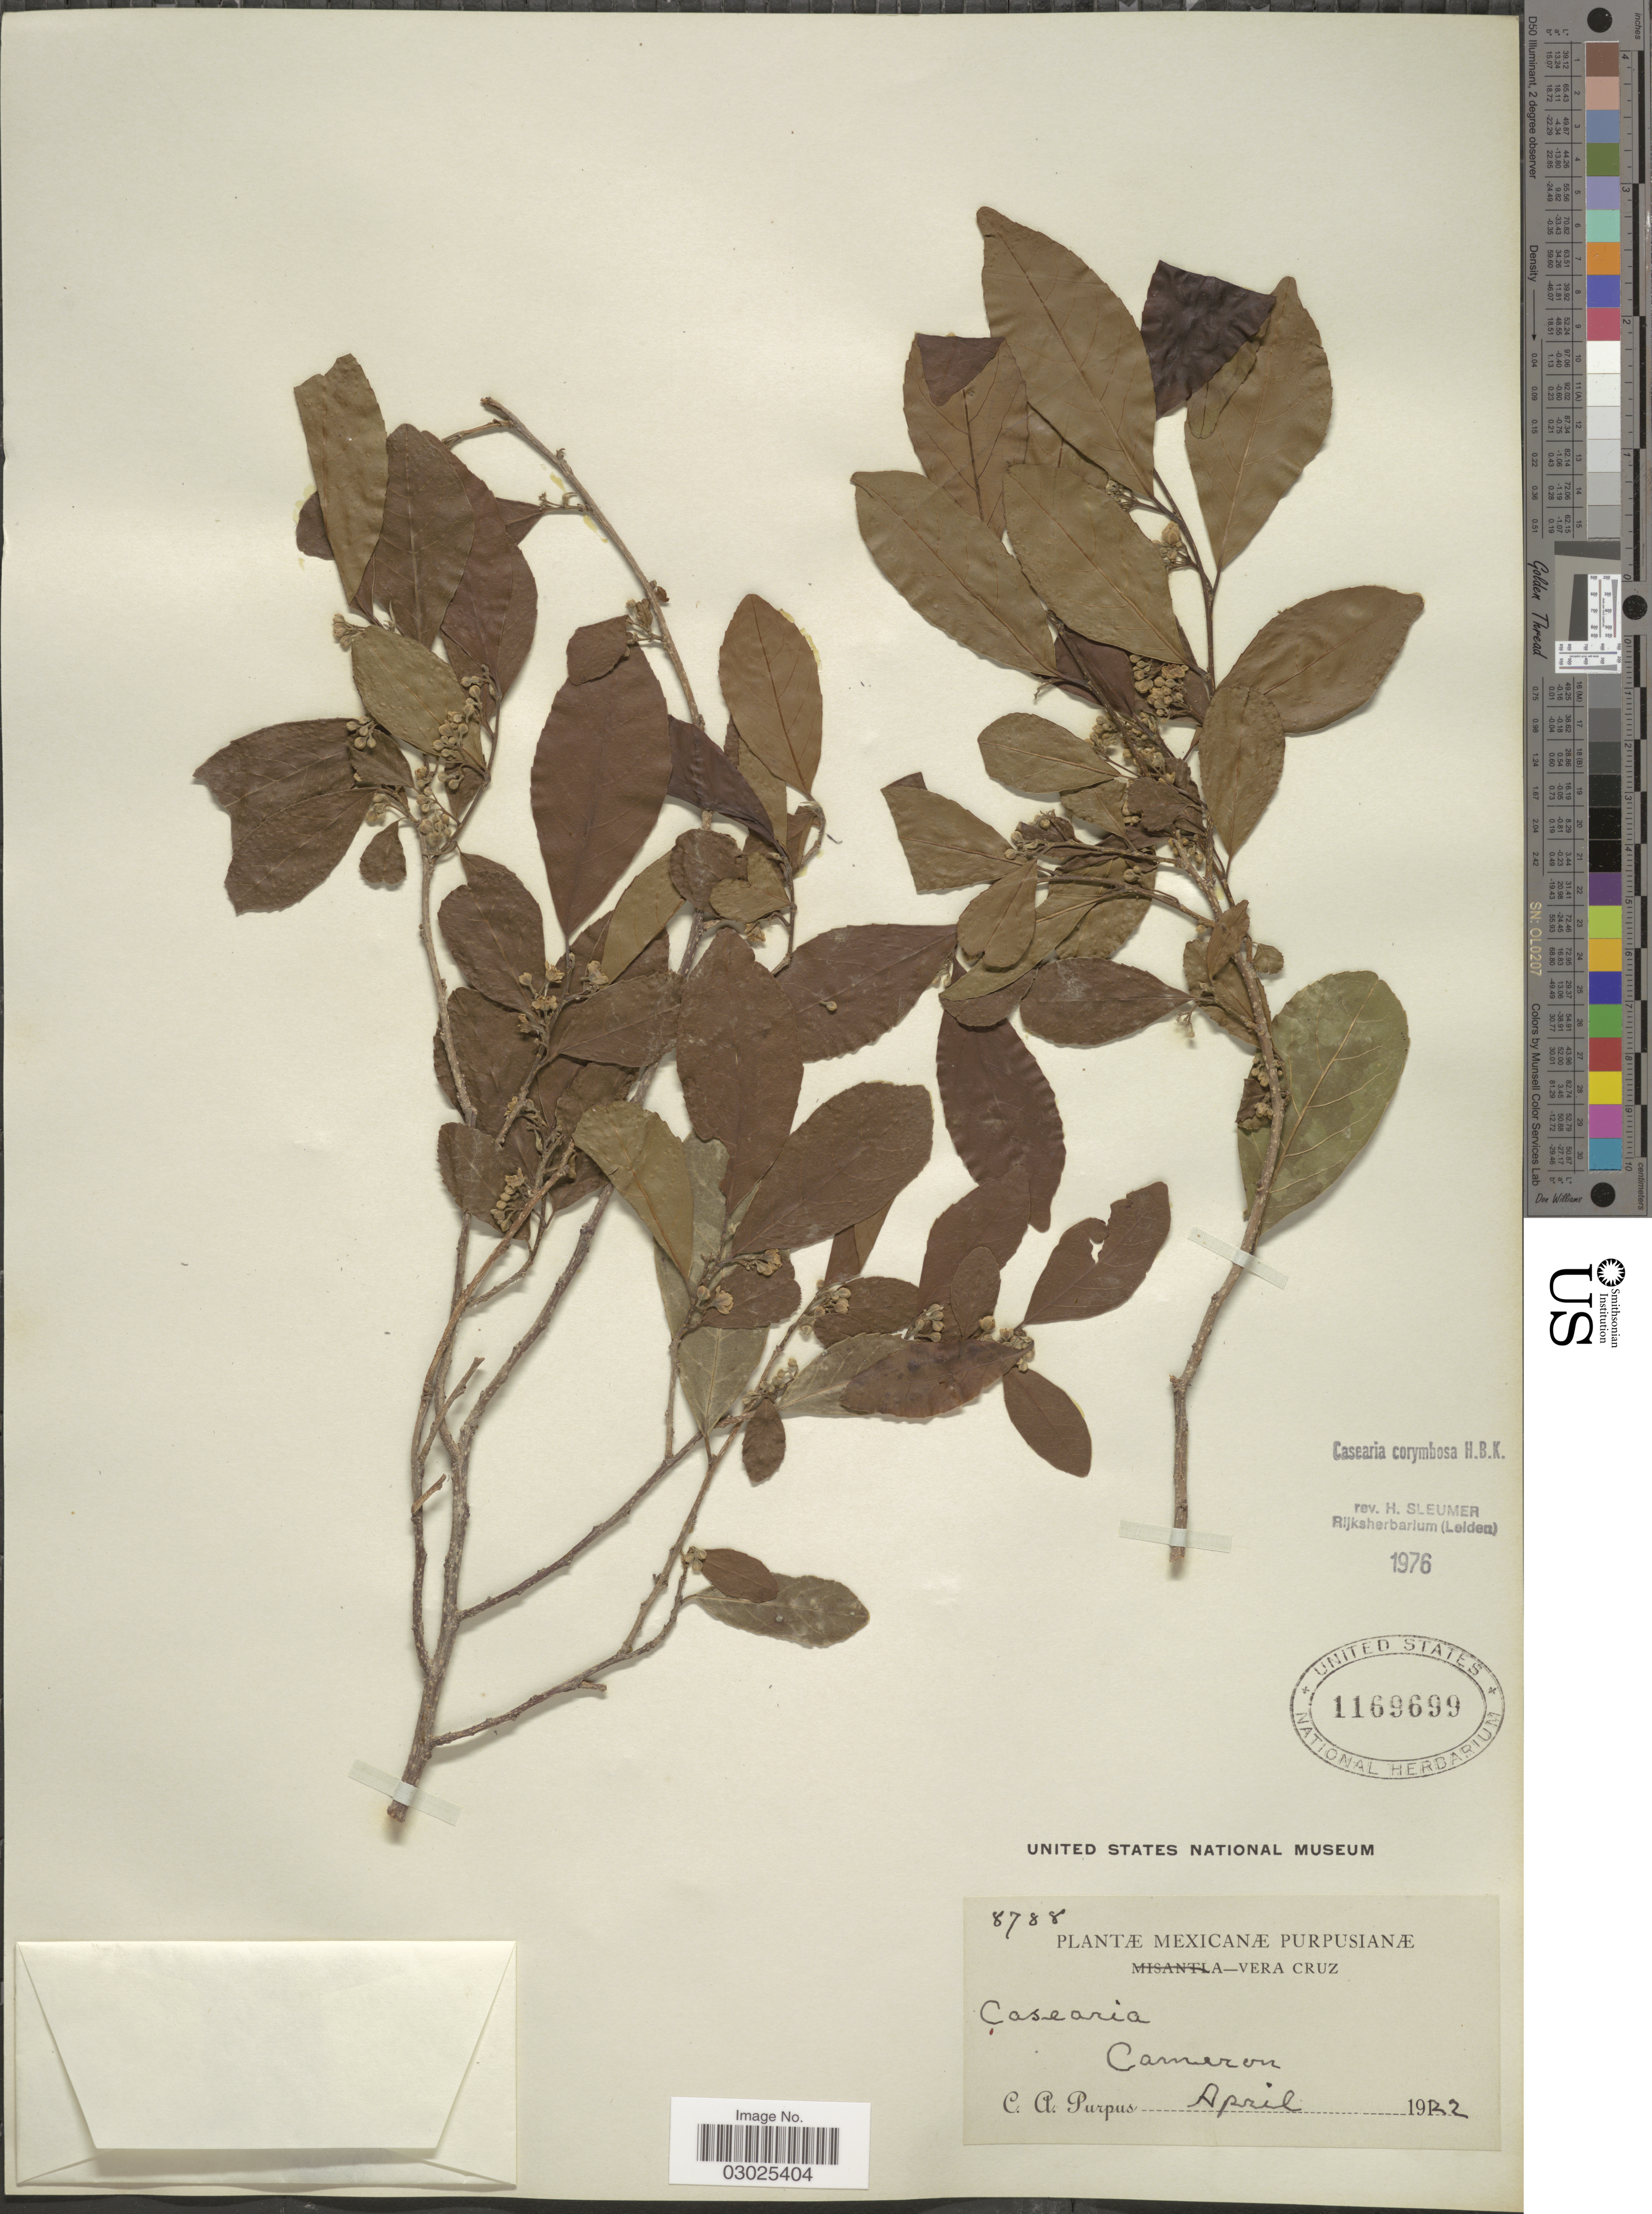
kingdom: Plantae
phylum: Tracheophyta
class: Magnoliopsida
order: Malpighiales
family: Salicaceae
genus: Casearia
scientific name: Casearia corymbosa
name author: Kunth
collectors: C. A. Purpus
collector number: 8788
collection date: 1922-04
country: Mexico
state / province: Veracruz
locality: Vera Cruz. Cameron.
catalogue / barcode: US 1169699